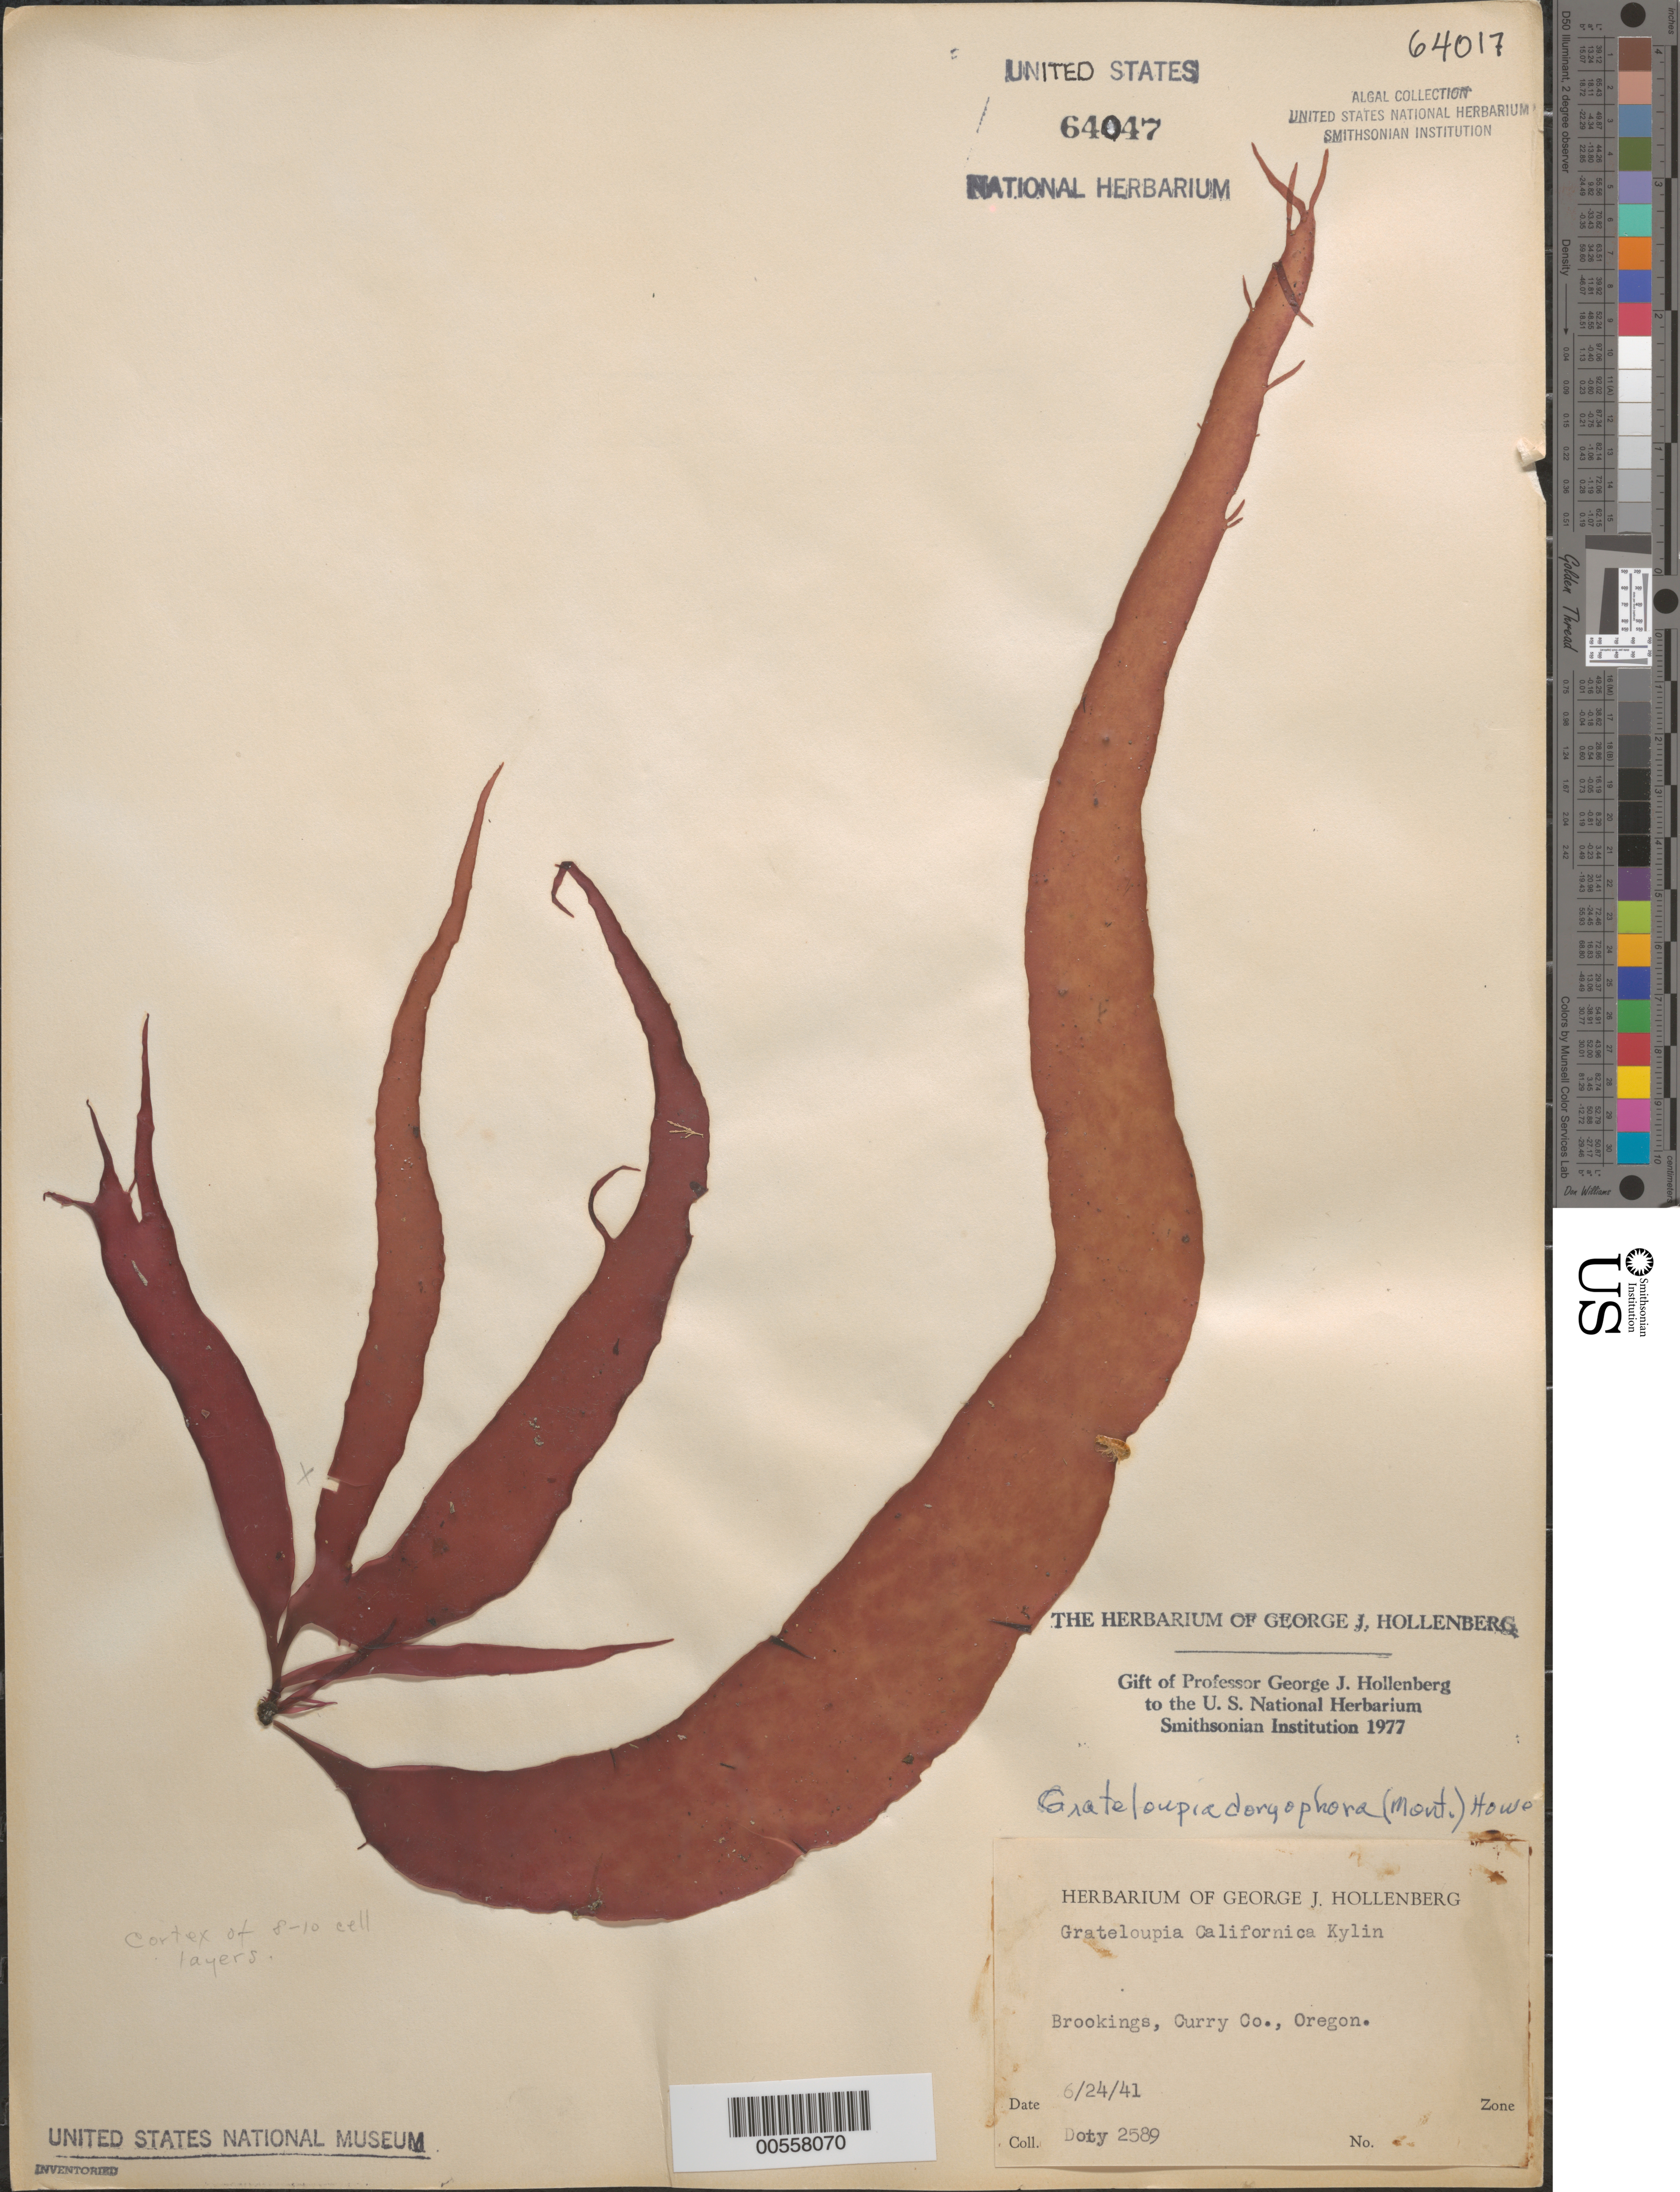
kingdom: Plantae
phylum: Rhodophyta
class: Florideophyceae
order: Halymeniales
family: Halymeniaceae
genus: Grateloupia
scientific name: Grateloupia doryphora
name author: (Mont.) Howe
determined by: Hollenberg, George J.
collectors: M. S. Doty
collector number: MSD 2589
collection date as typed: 24 Jun 1941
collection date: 1941-06-24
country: United States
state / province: Oregon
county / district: Curry County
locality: Brookings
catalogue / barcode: US 64047